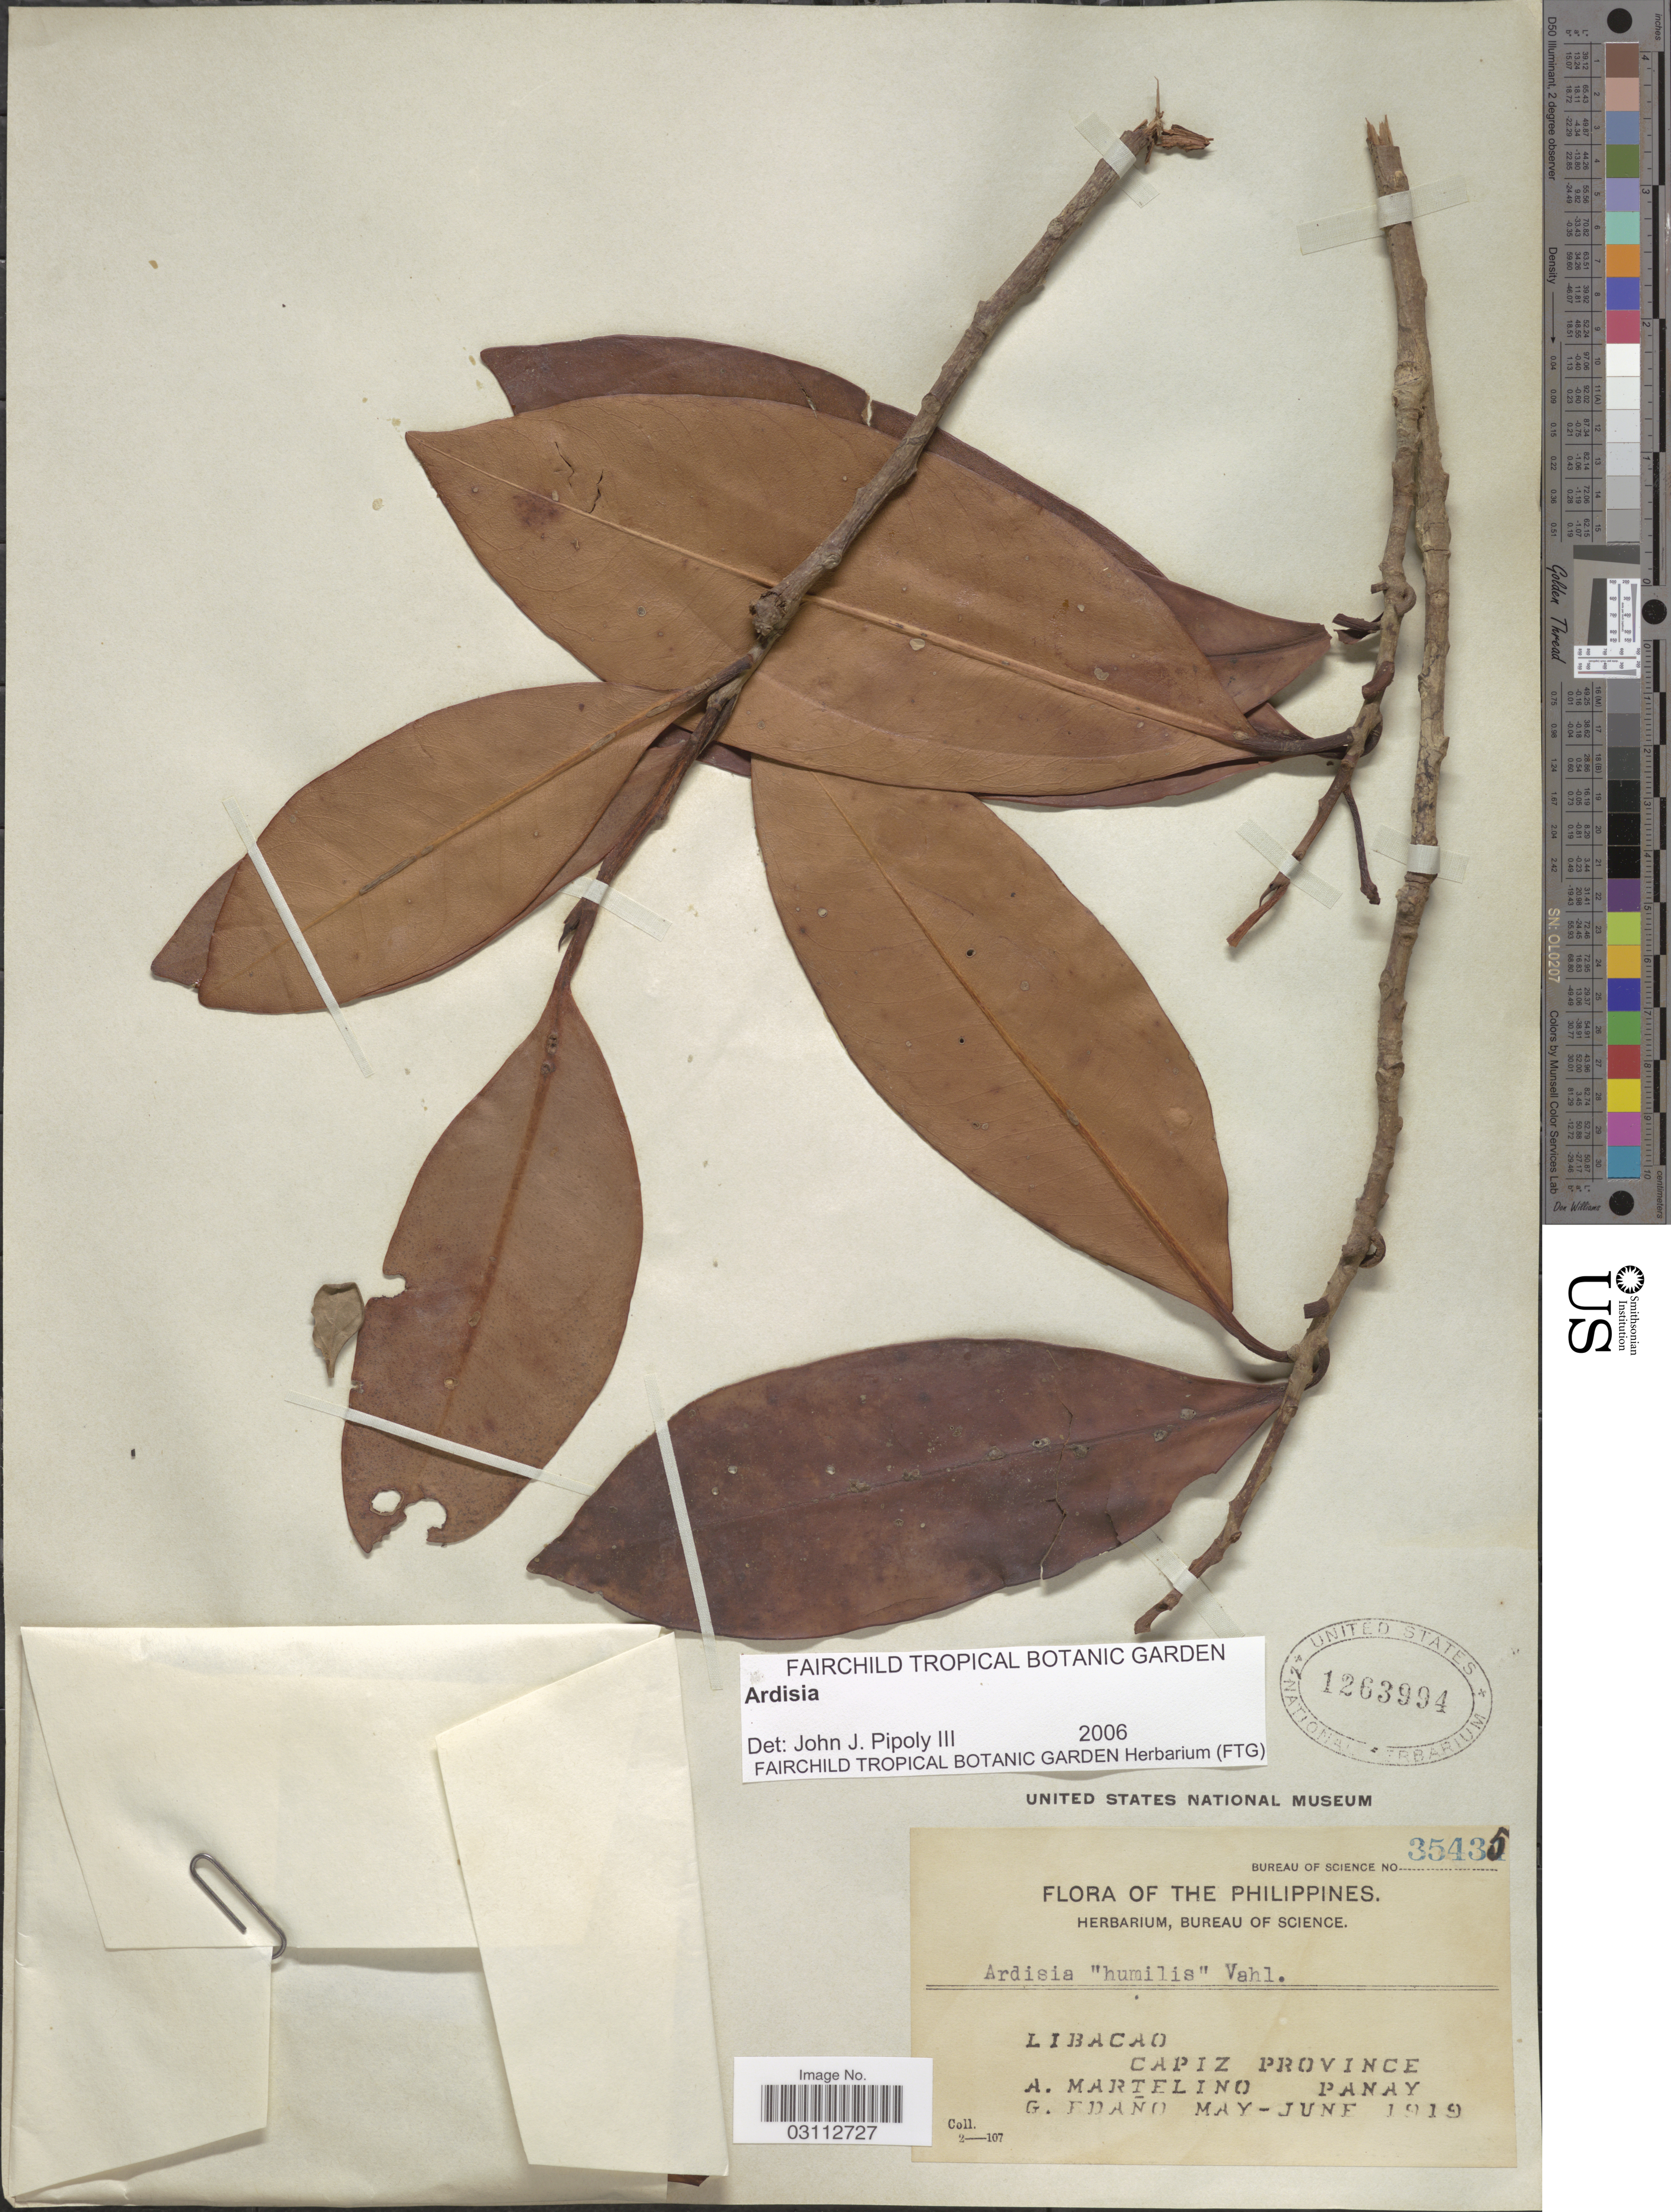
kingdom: Plantae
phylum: Tracheophyta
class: Magnoliopsida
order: Ericales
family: Primulaceae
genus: Ardisia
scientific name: Ardisia humilis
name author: Vahl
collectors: A. Martelino & G. Edaño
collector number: Bureau of science 35435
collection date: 1919-05/1919-06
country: Philippines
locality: Libacao, Capiz Procvince, Panay.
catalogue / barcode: US 1263994